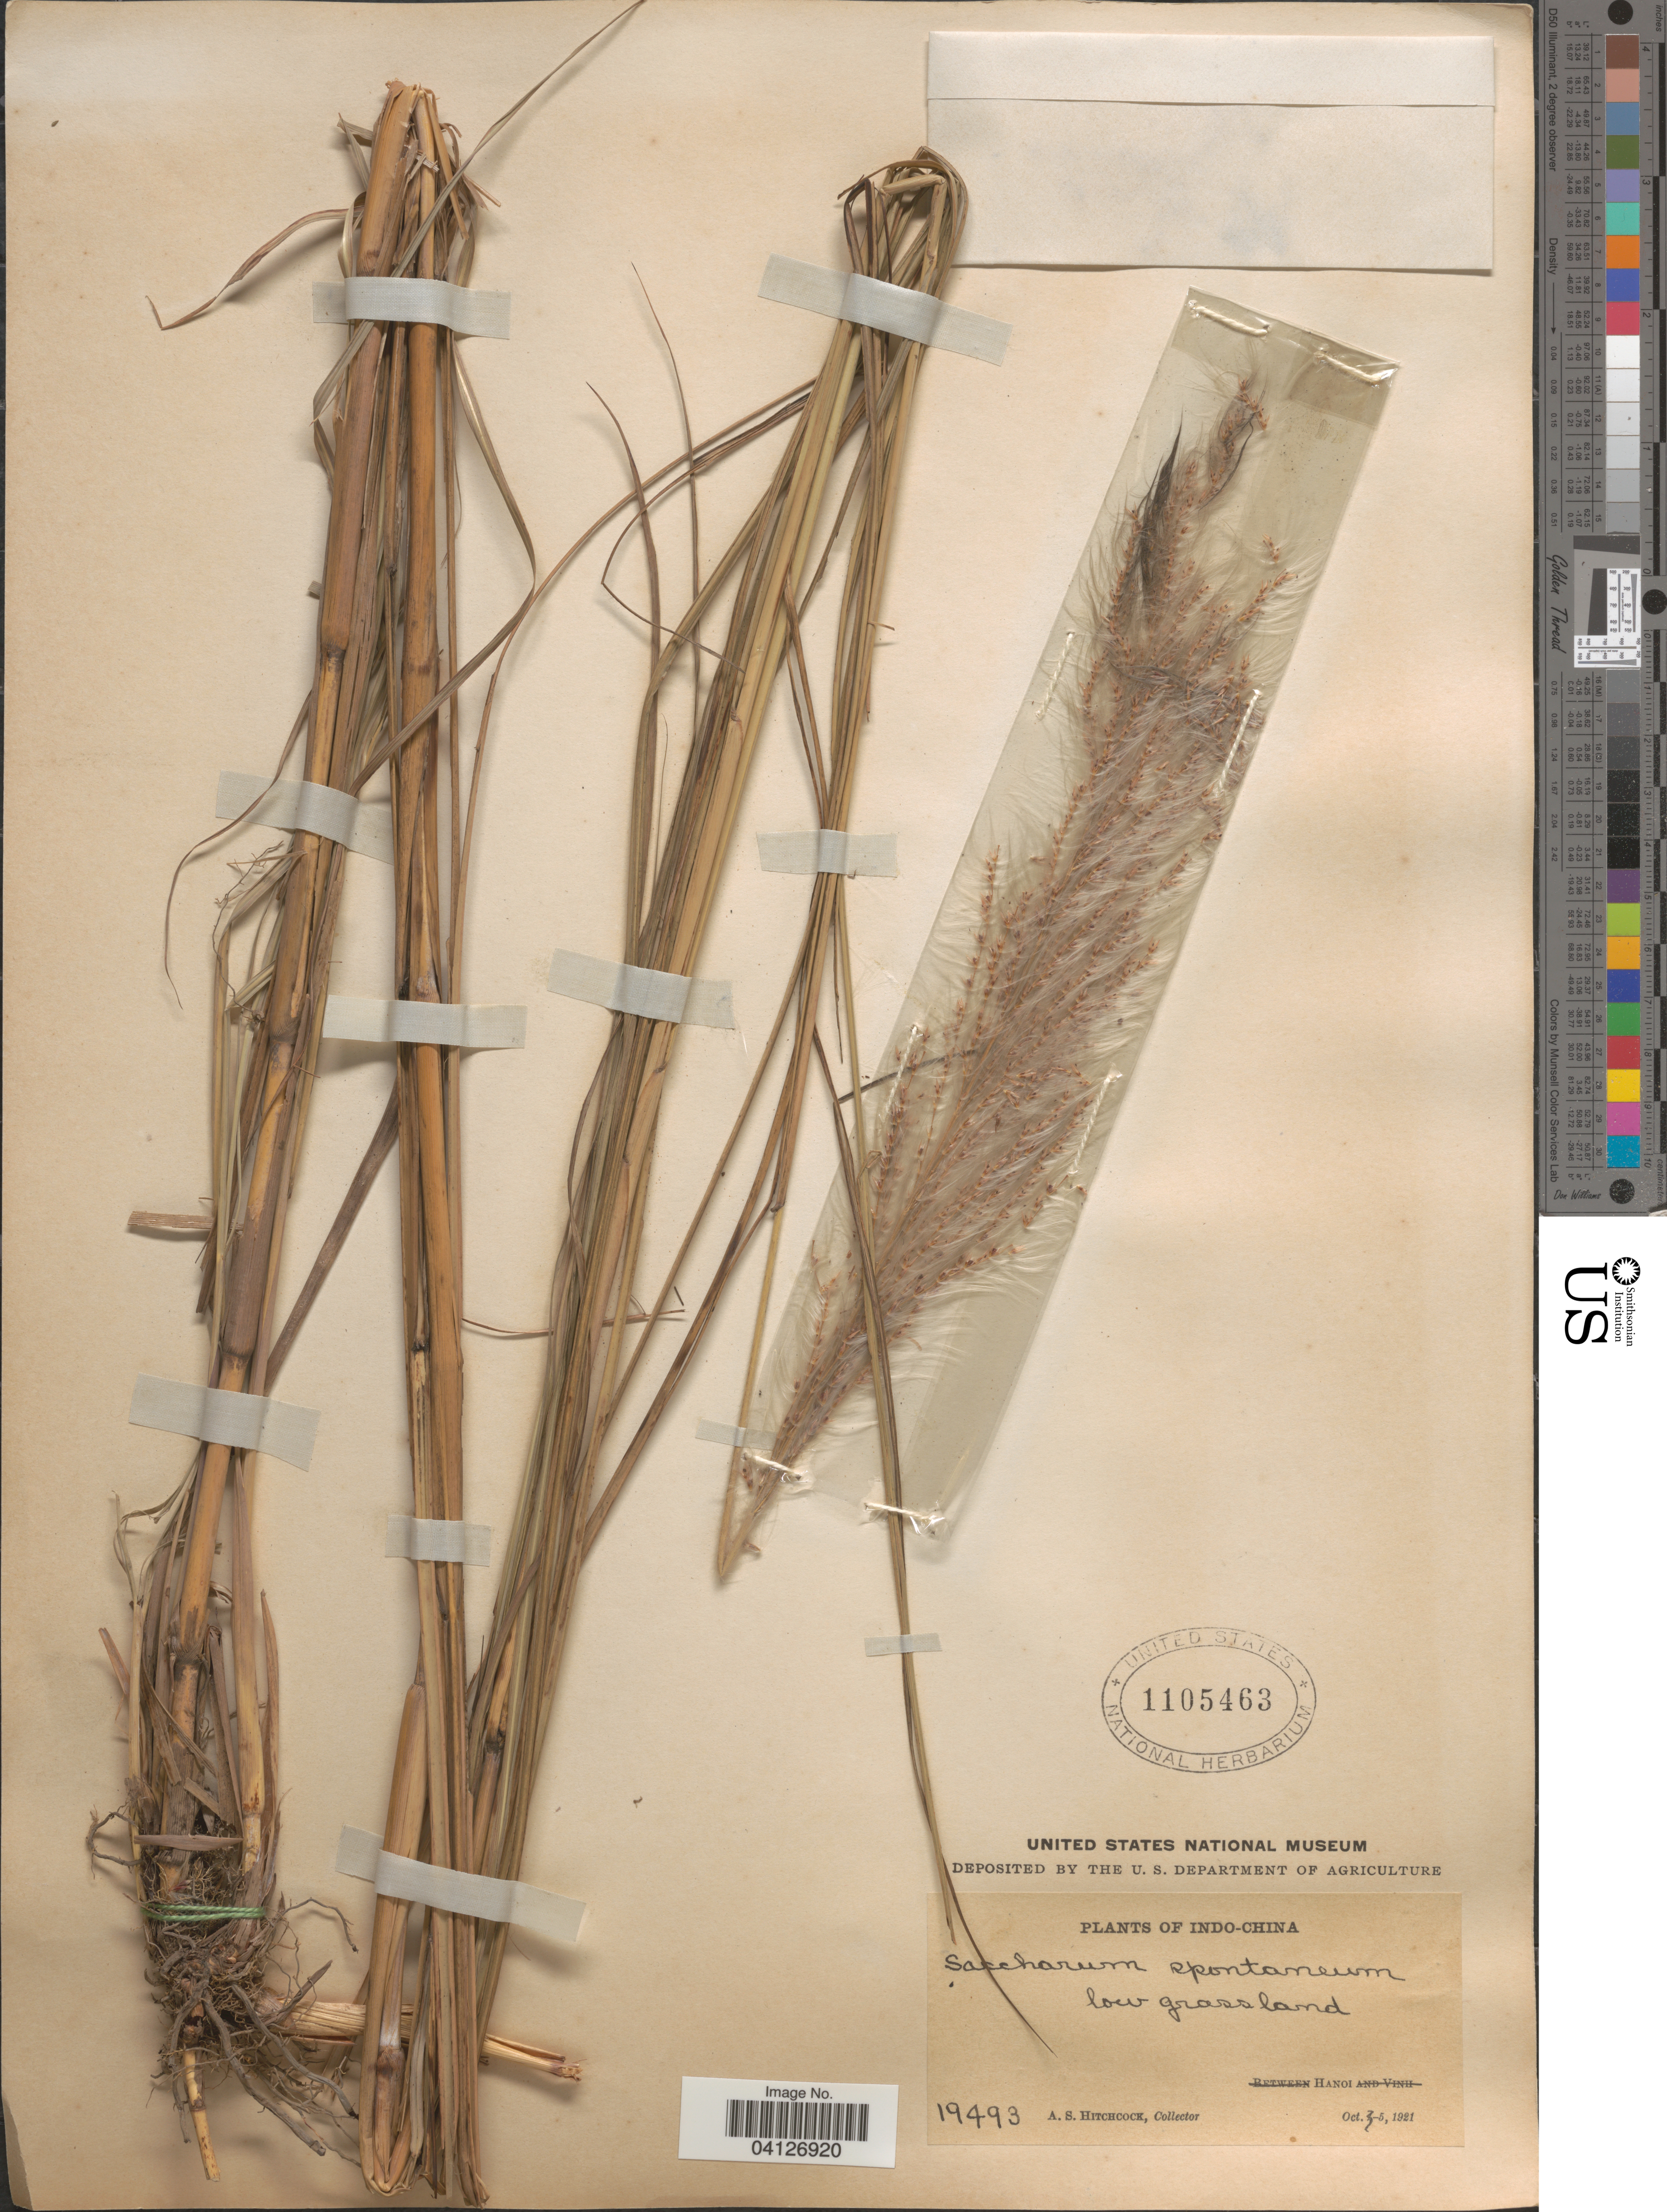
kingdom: Plantae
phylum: Tracheophyta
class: Liliopsida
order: Poales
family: Poaceae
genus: Saccharum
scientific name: Saccharum spontaneum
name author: L.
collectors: A. S. Hitchcock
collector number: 19493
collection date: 1921-10-03/1921-10-05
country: Vietnam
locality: Indo-China. Hanoi.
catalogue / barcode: US 1105463